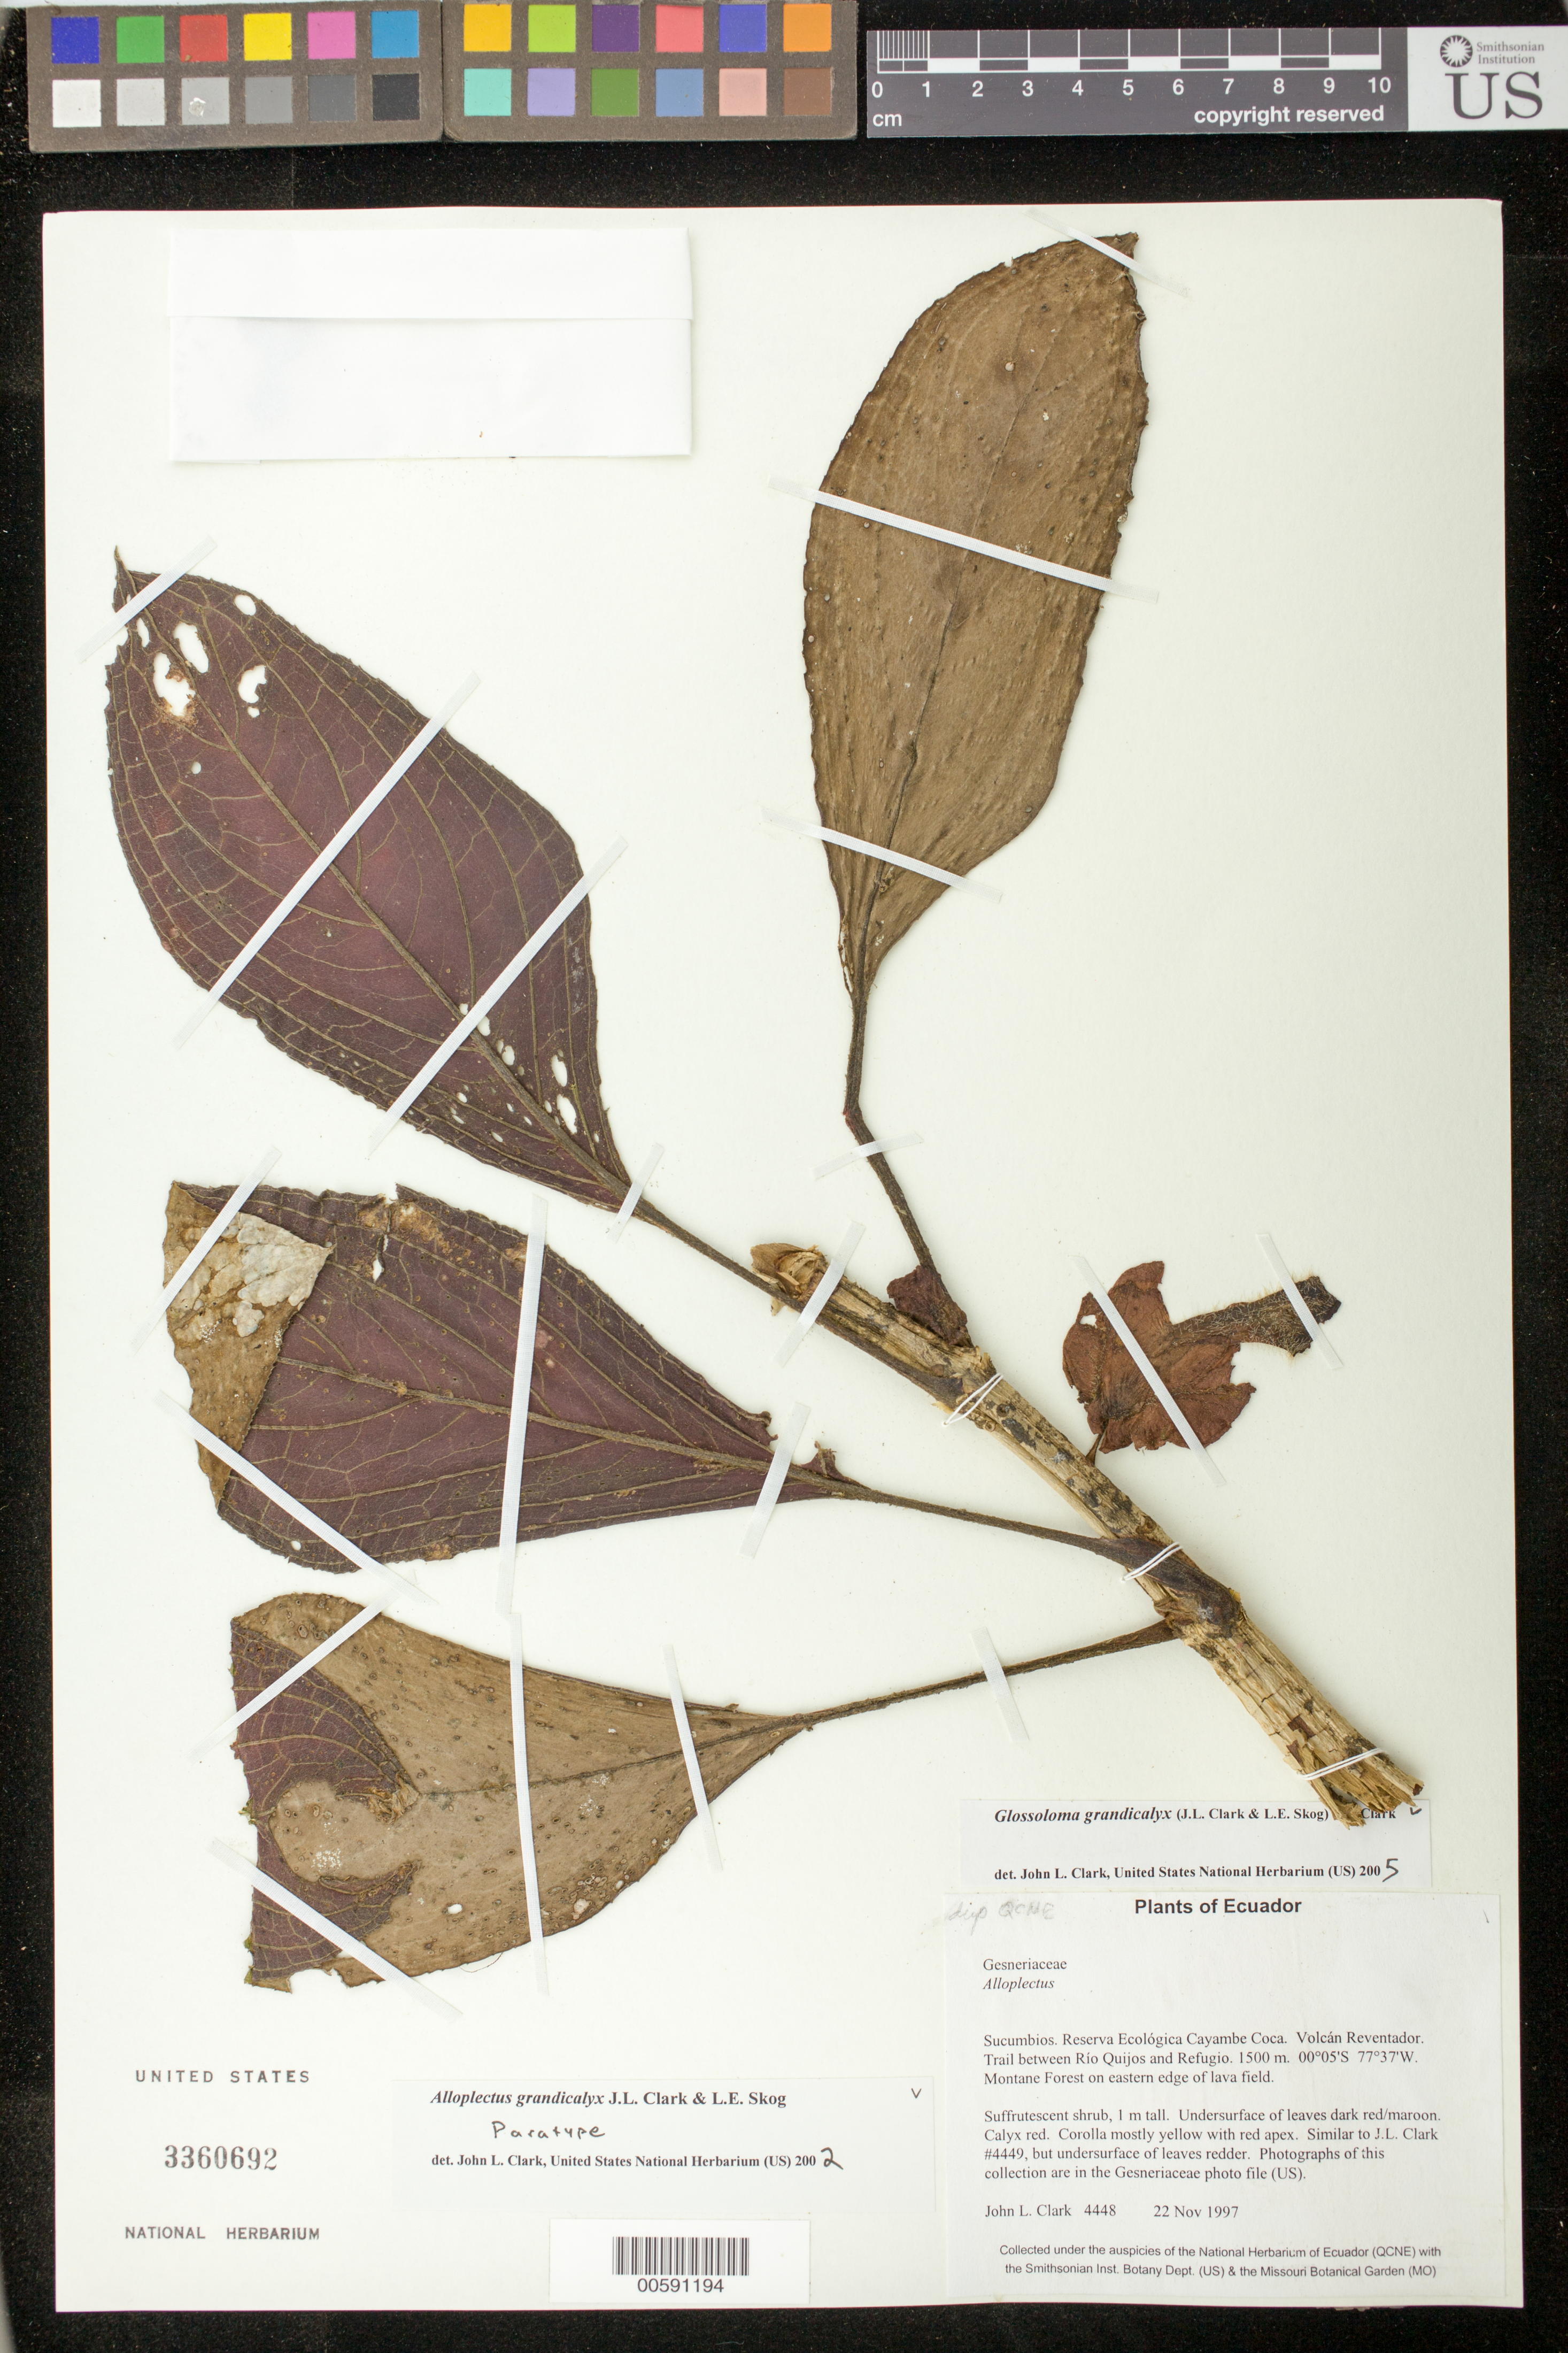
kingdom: Plantae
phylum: Tracheophyta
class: Magnoliopsida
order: Lamiales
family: Gesneriaceae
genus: Glossoloma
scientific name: Glossoloma grandicalyx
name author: (J.L. Clark & L.E. Skog) J.L. Clark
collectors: J. L. Clark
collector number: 4448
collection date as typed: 22 Nov 1997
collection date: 1997-11-22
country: Ecuador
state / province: Sucumbíos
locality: Reserva Ecológica Cayambe Coca. Volcán Reventador. Trail between Río Quijos and Refugio.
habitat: Montane Forest on eastern edge of lava field.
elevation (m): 1500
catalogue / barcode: US 3360692